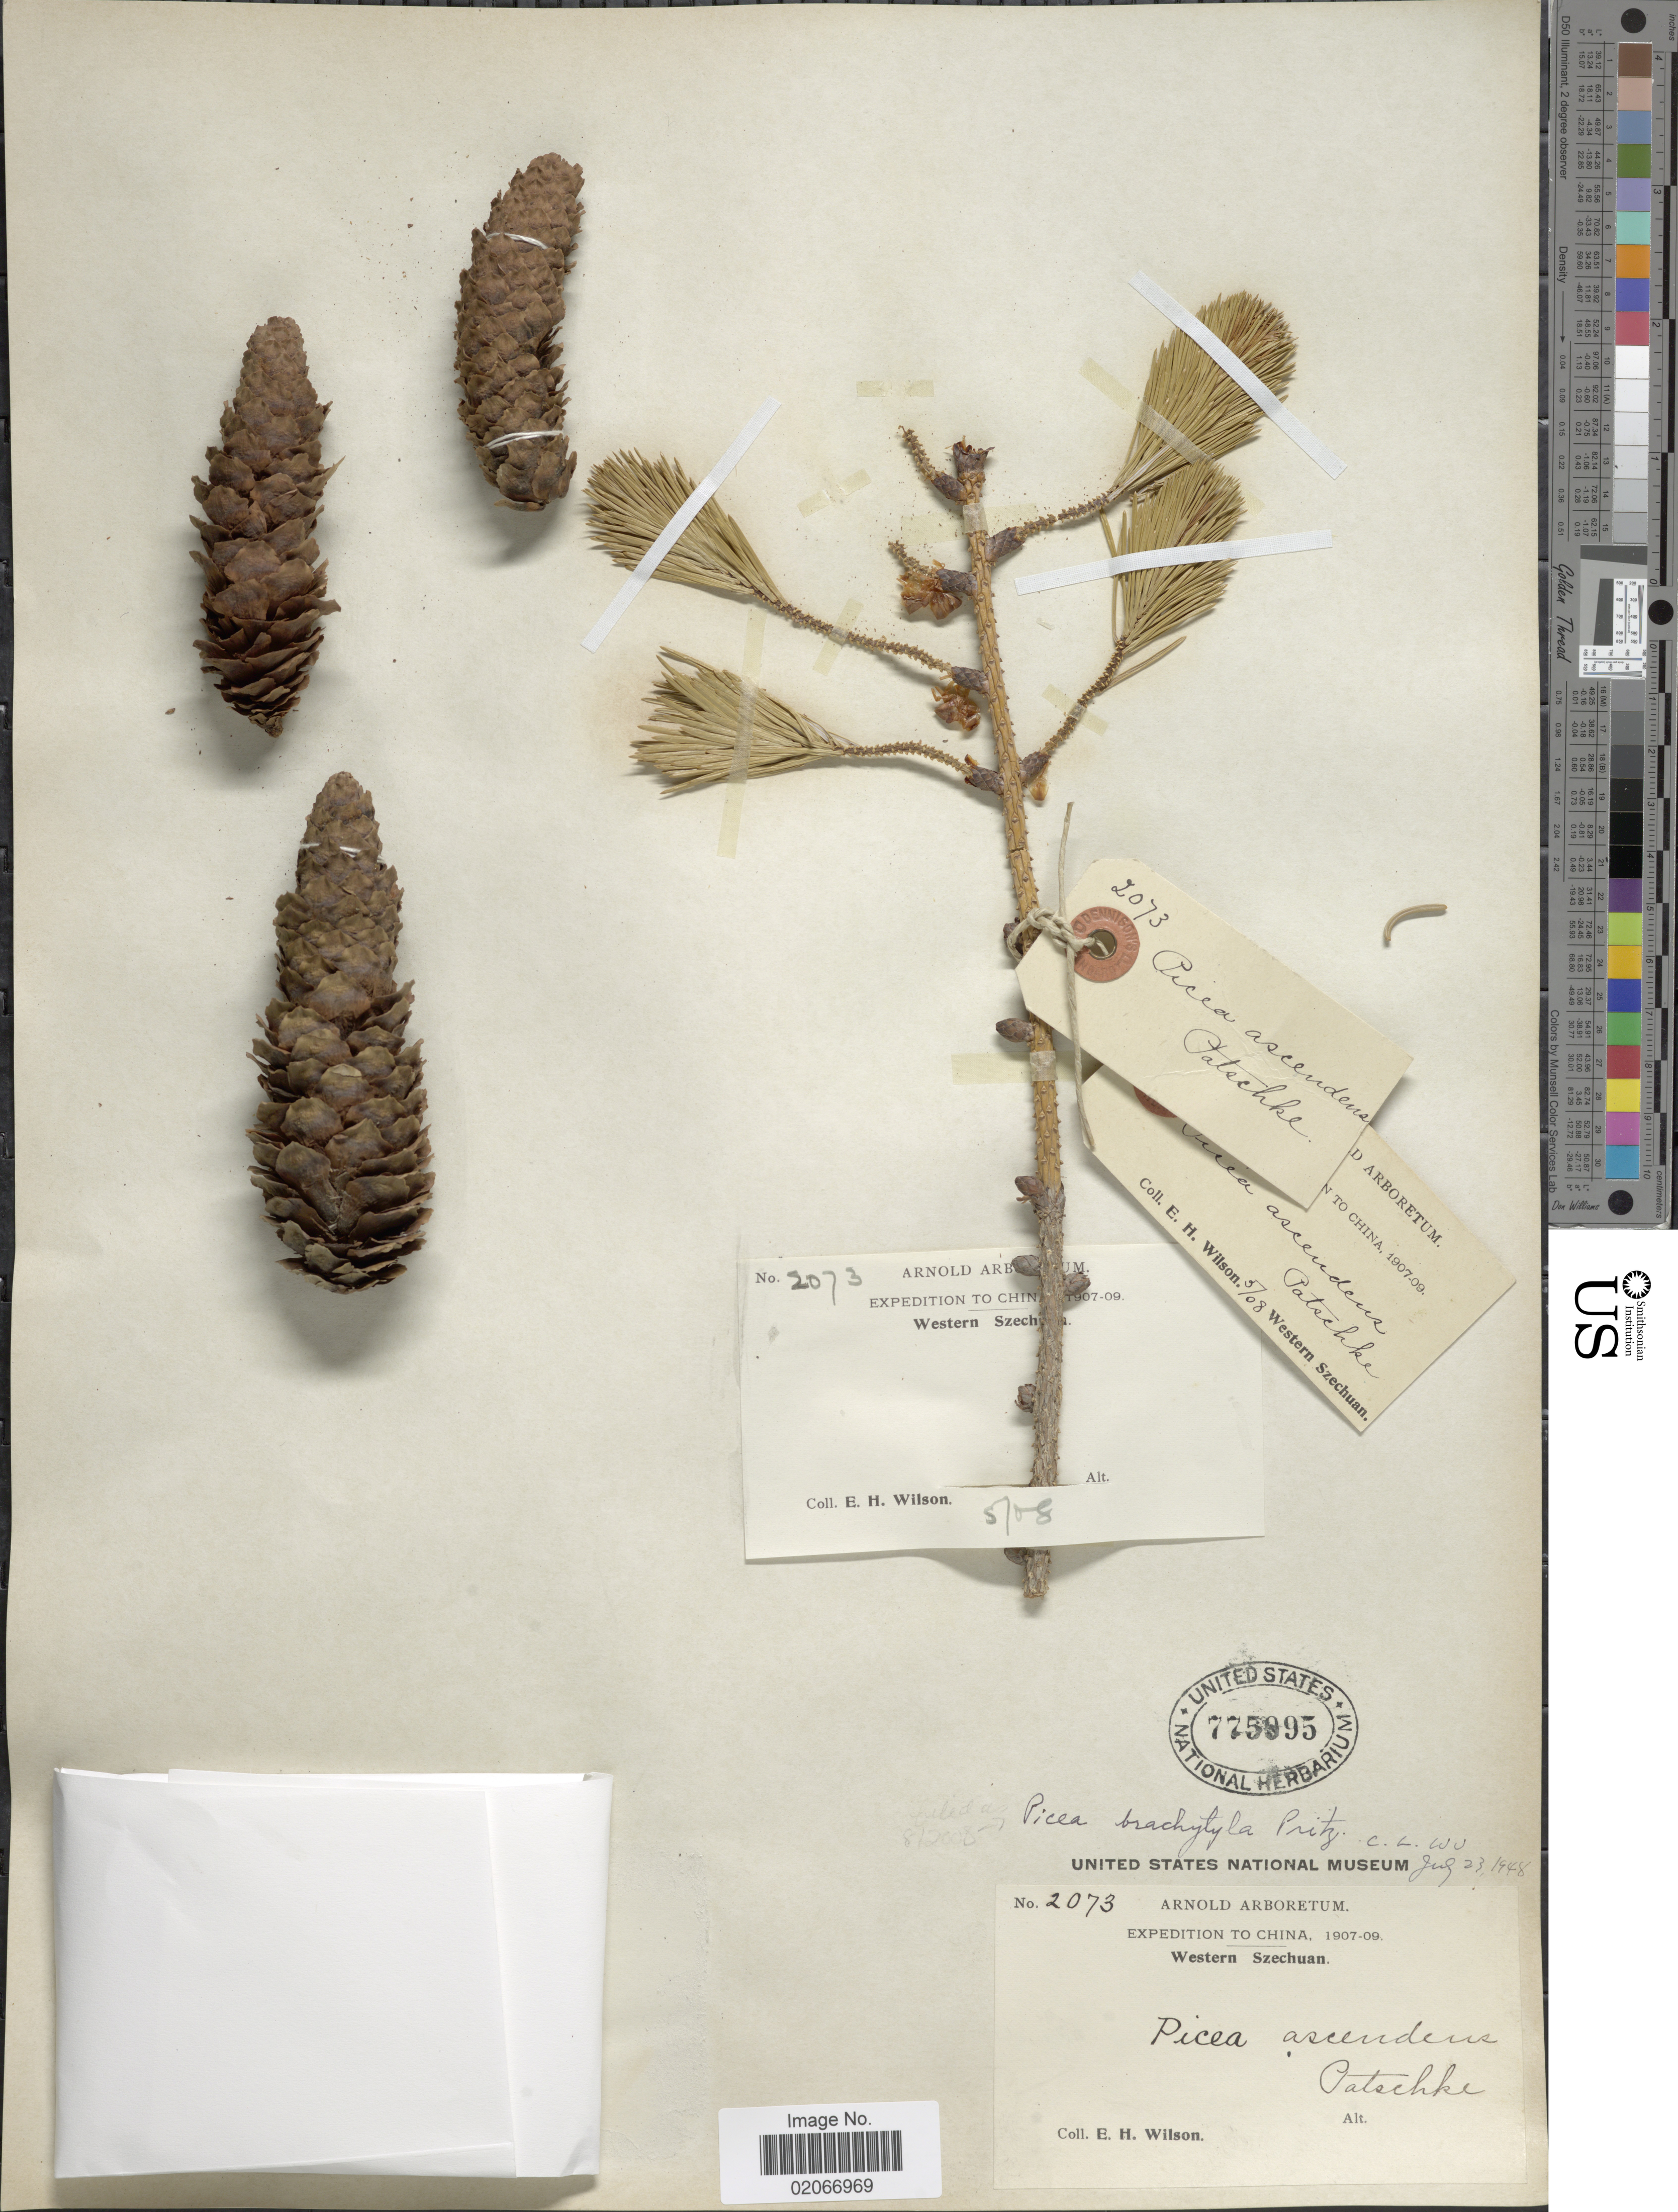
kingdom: Plantae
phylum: Tracheophyta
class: Pinopsida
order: Pinales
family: Pinaceae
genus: Picea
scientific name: Picea brachytyla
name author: (Franch.) E. Pritz.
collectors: E. Wilson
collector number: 2073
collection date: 1908-05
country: China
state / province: Sichuan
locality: Western Szechuan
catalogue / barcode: US 775995